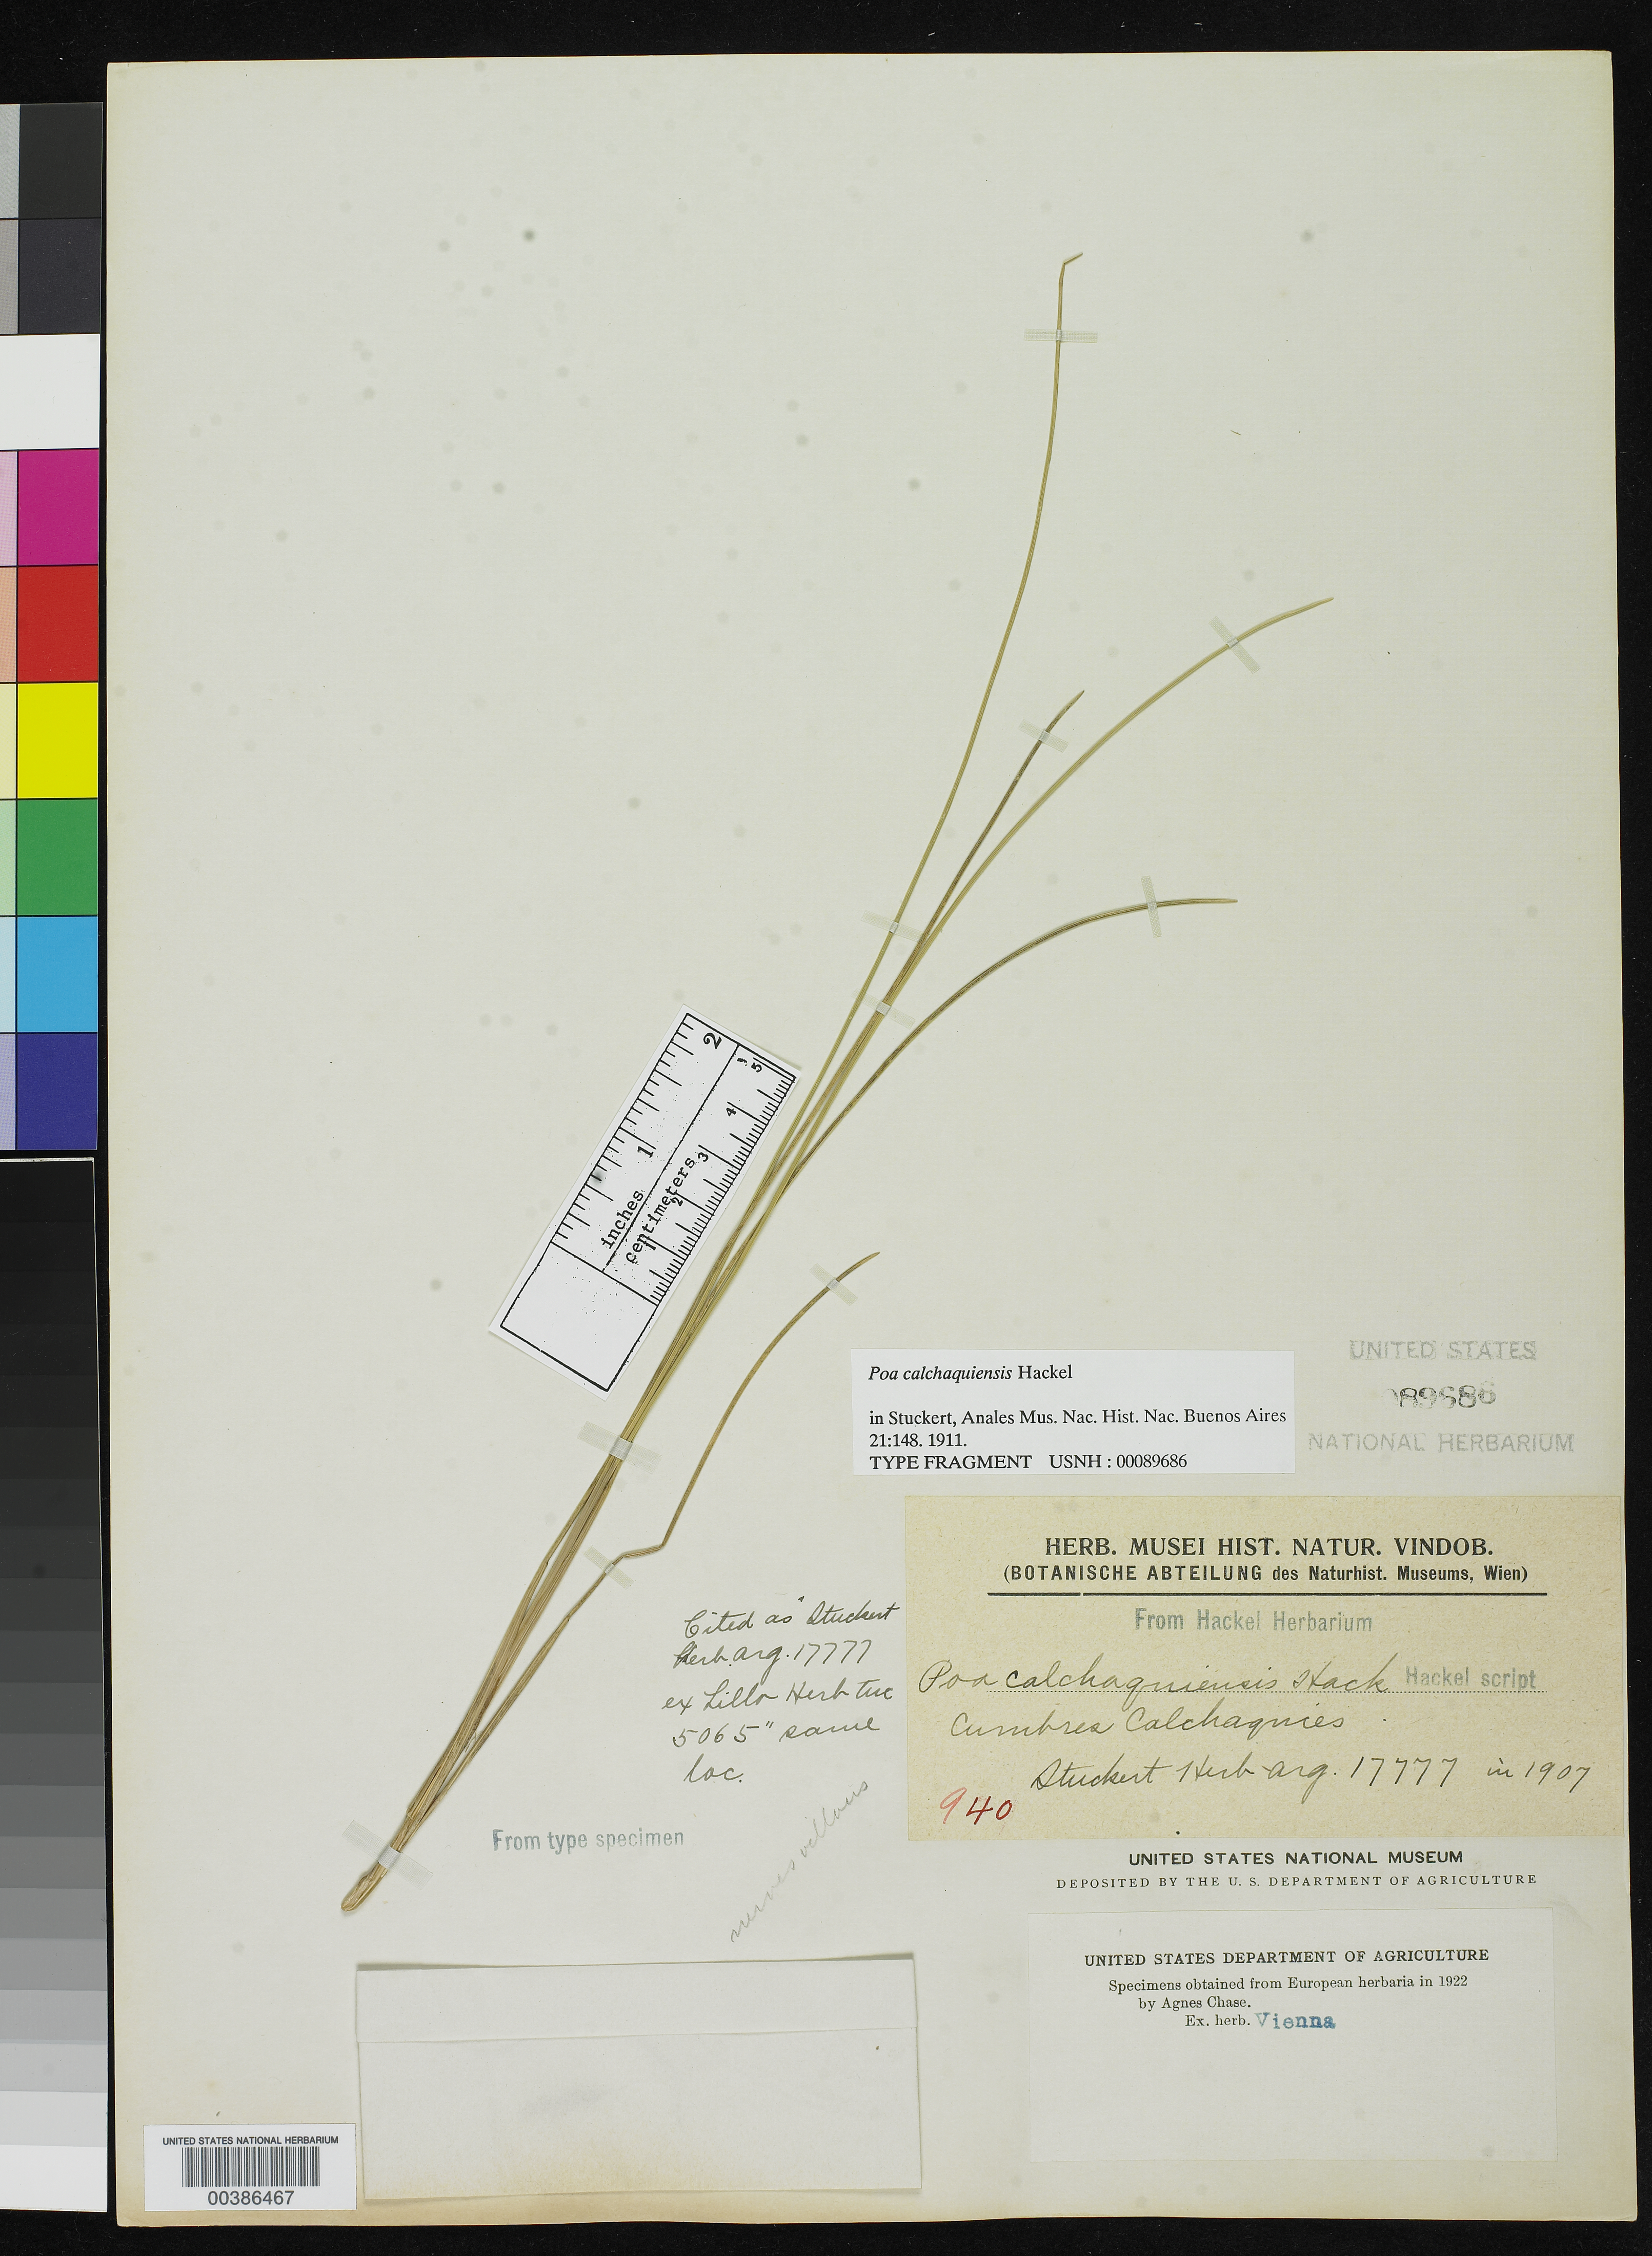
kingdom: Plantae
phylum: Tracheophyta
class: Liliopsida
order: Poales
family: Poaceae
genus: Poa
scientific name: Poa calchaquiensis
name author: Hack. in Stuck.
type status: Type Fragment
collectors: T. Stuckert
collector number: Herb. Arg. 17777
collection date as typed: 1907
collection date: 1907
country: Argentina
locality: Cumbres Calchaquies.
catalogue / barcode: US 89686